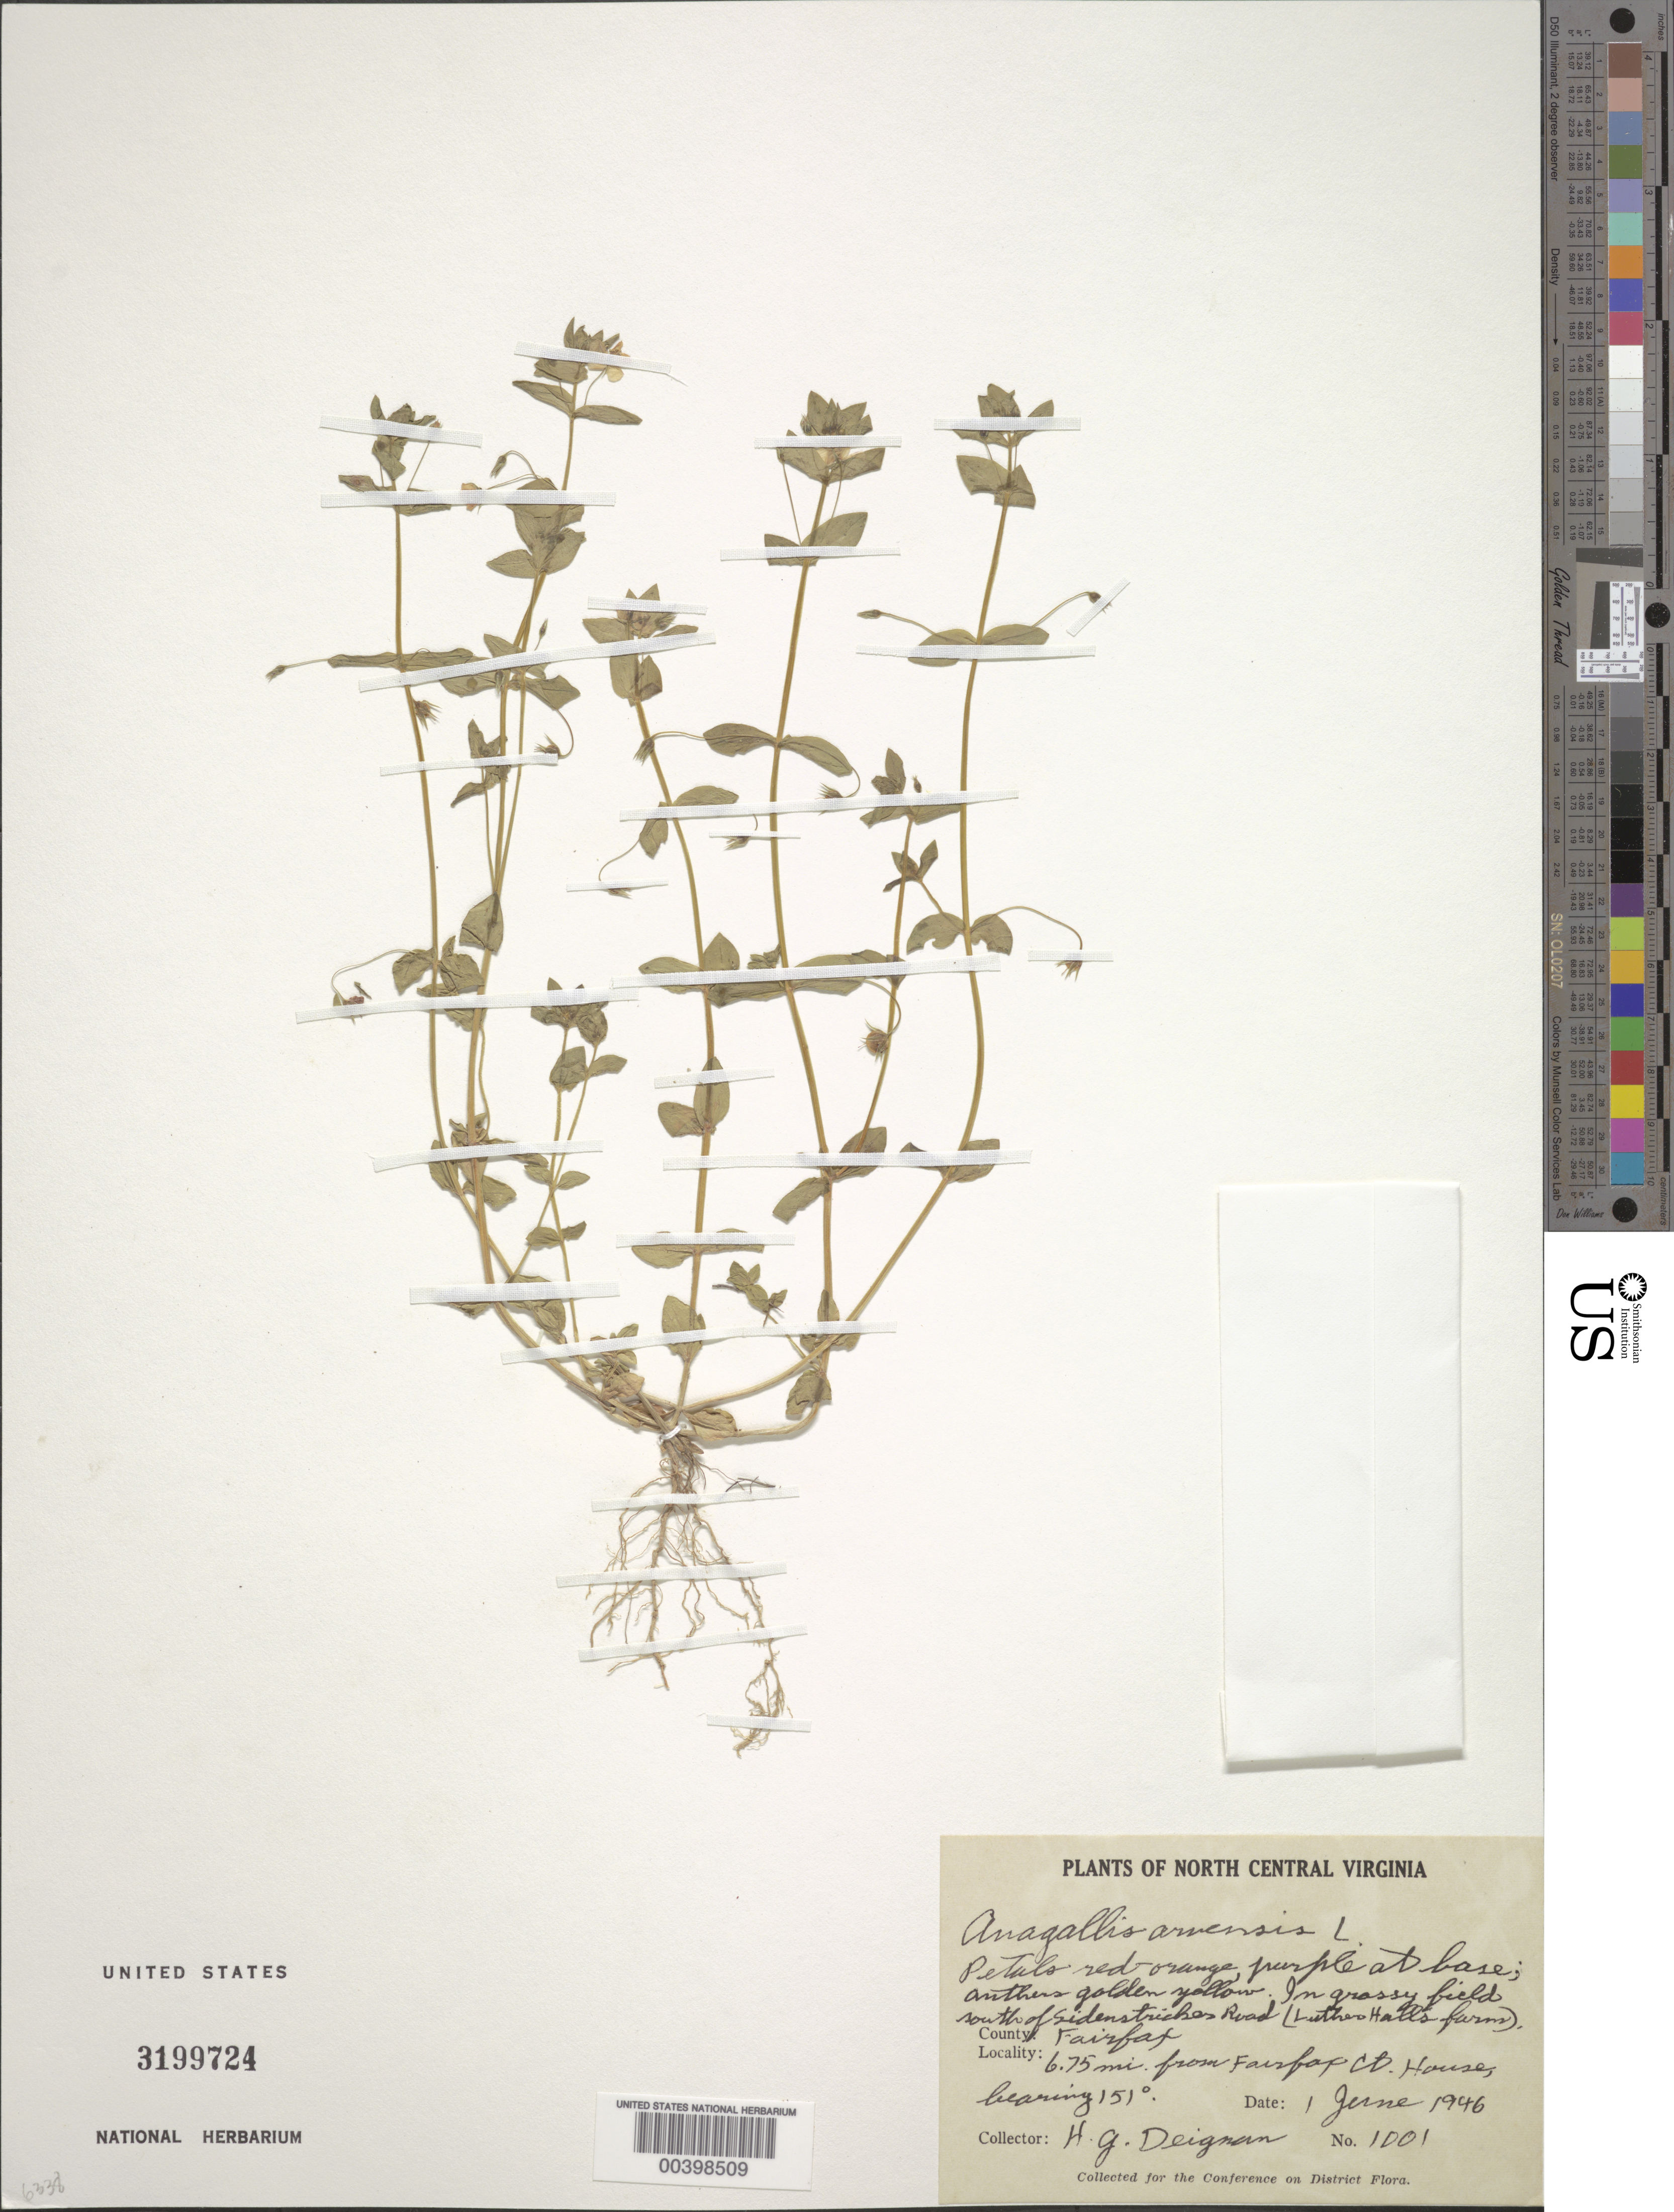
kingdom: Plantae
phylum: Tracheophyta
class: Magnoliopsida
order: Ericales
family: Primulaceae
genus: Anagallis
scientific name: Anagallis arvensis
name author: L.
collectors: H. Deignan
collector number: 1001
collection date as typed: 01 Jun 1946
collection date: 1946-06-01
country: United States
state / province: Virginia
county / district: Fairfax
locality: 6.75 Mi from Fairfax County Court House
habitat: In grassy field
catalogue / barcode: US 3199724